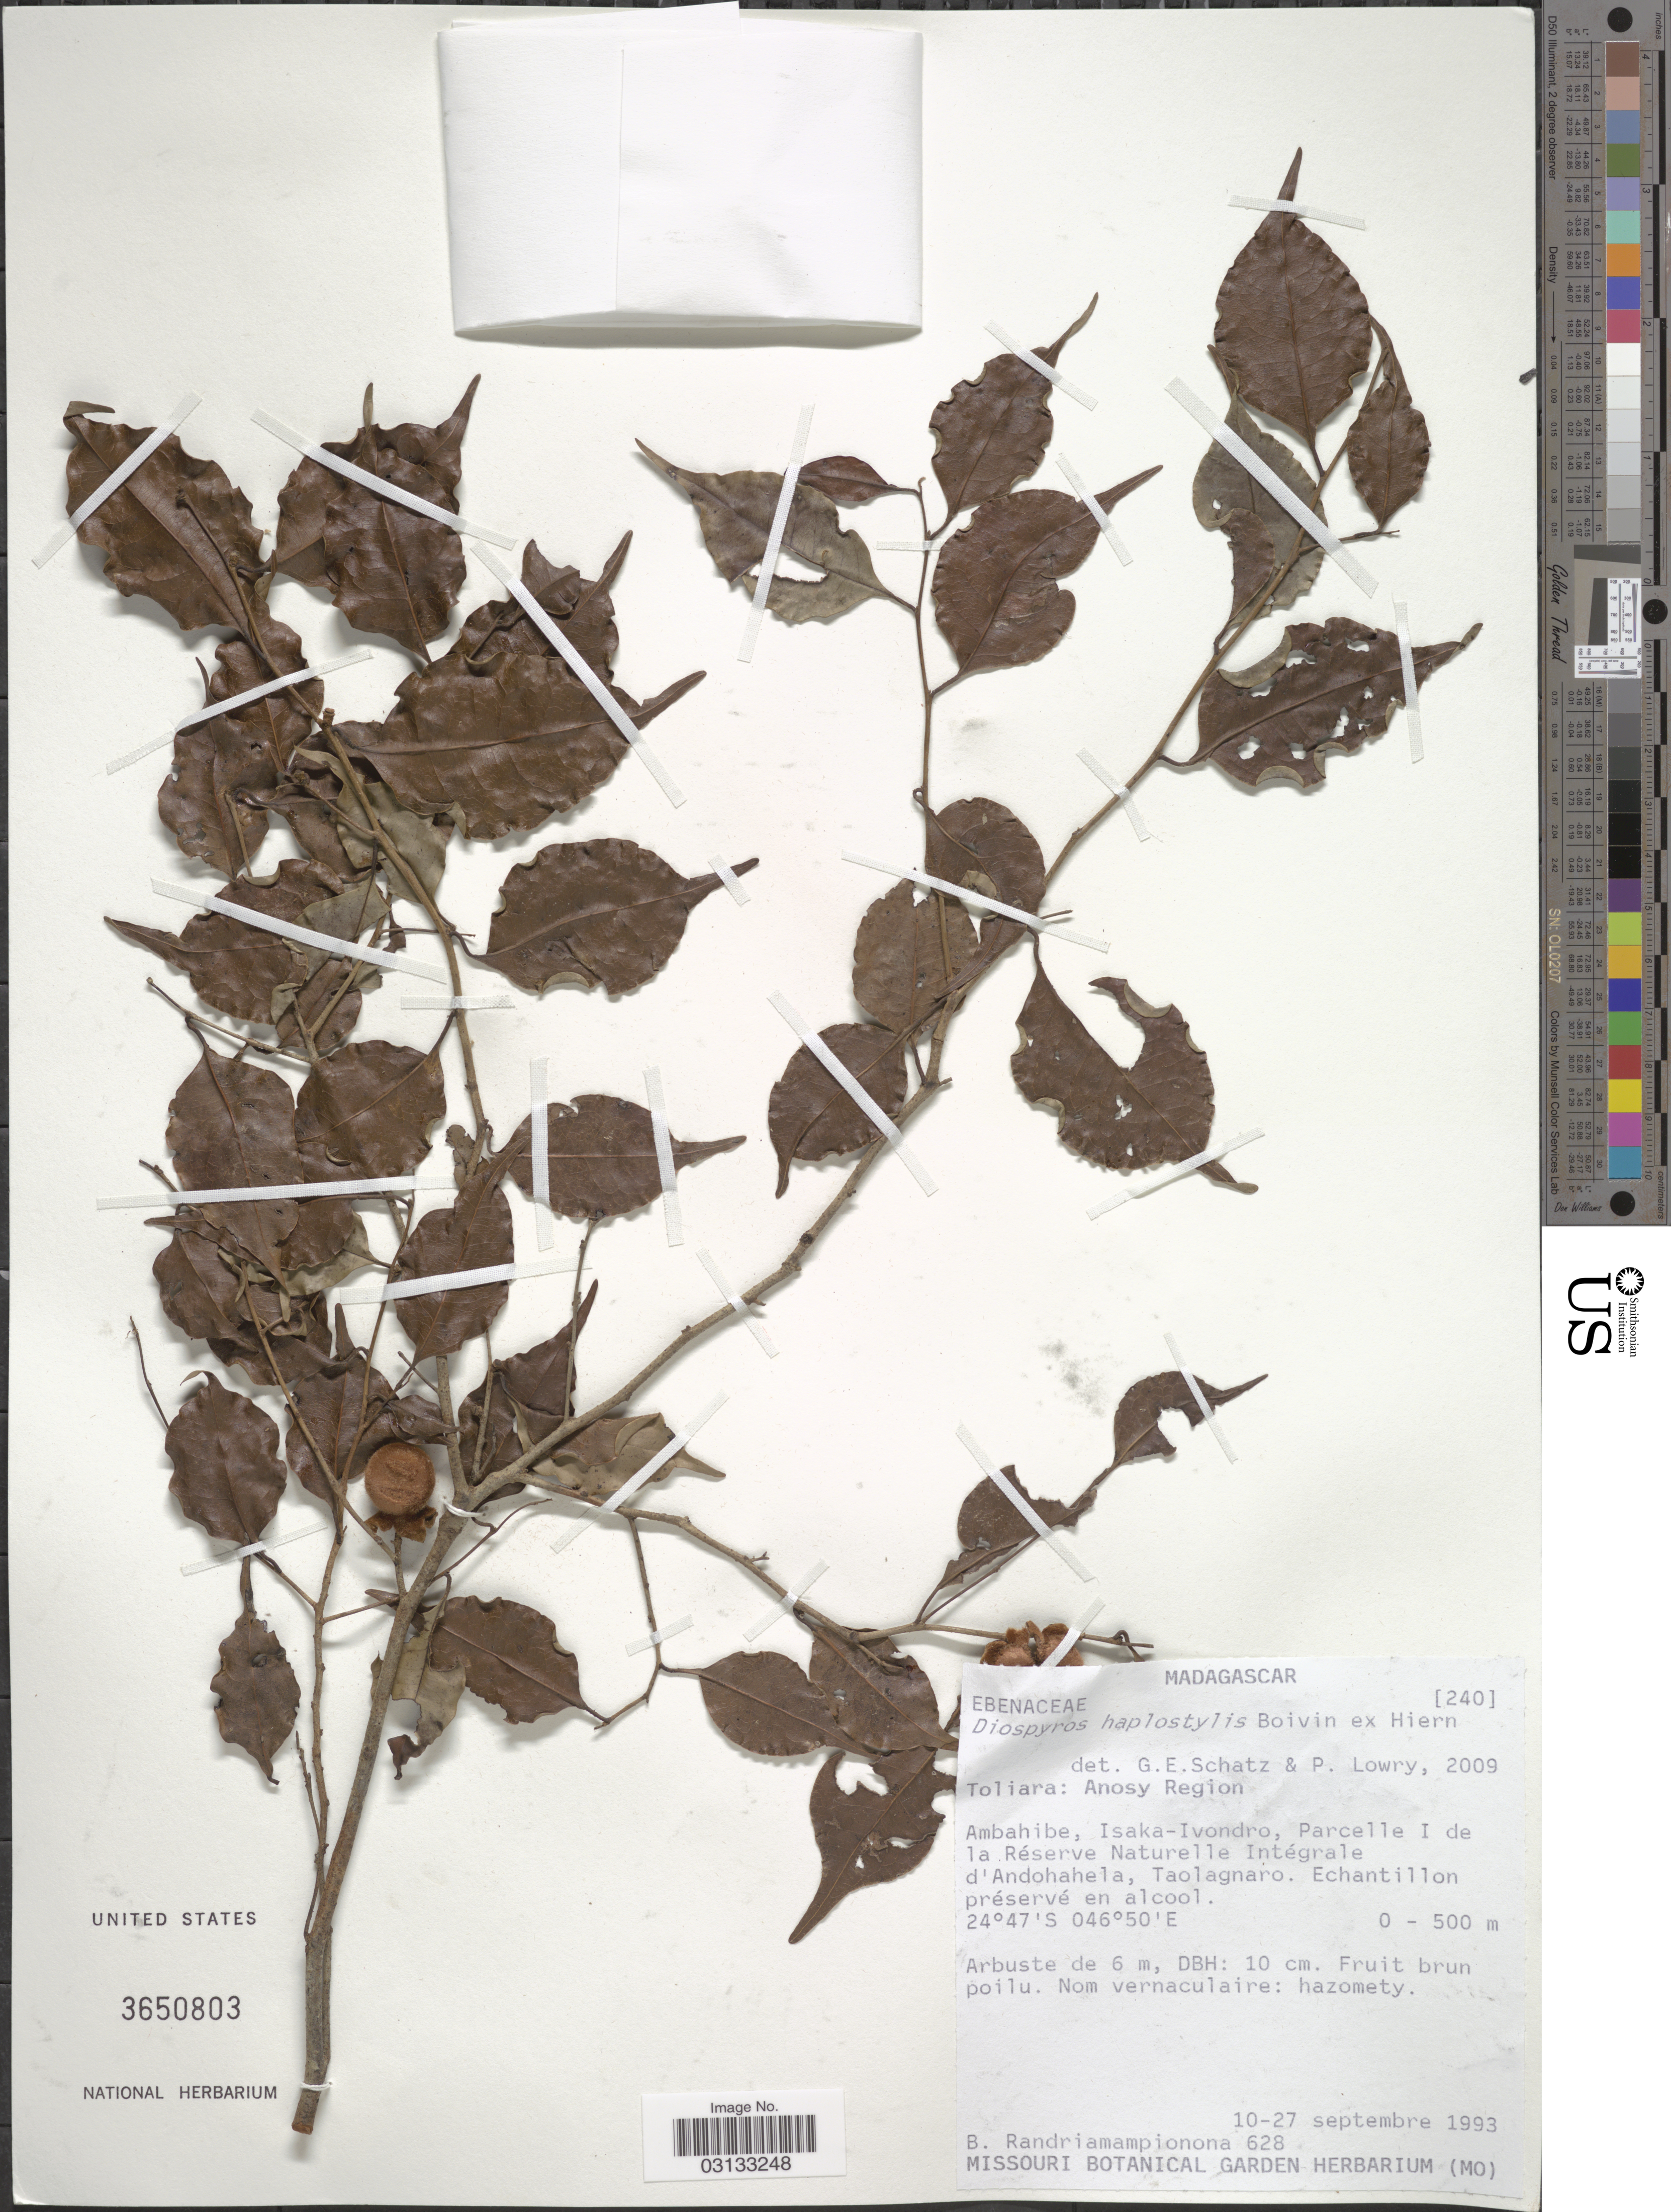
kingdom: Plantae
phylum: Tracheophyta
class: Magnoliopsida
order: Ericales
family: Ebenaceae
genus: Diospyros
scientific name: Diospyros haplostylis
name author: Boivin ex Hiern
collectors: B. Randriamampionona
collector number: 628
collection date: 1993-09-10/1993-09-27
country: Madagascar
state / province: Anosy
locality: Anosy Region, Ambahibe, Isaka-Ivondro, Parcelle I de la Réserve Naturelle Intégrale d'Andohahela, Taolagnaro.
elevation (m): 0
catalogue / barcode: US 3650803